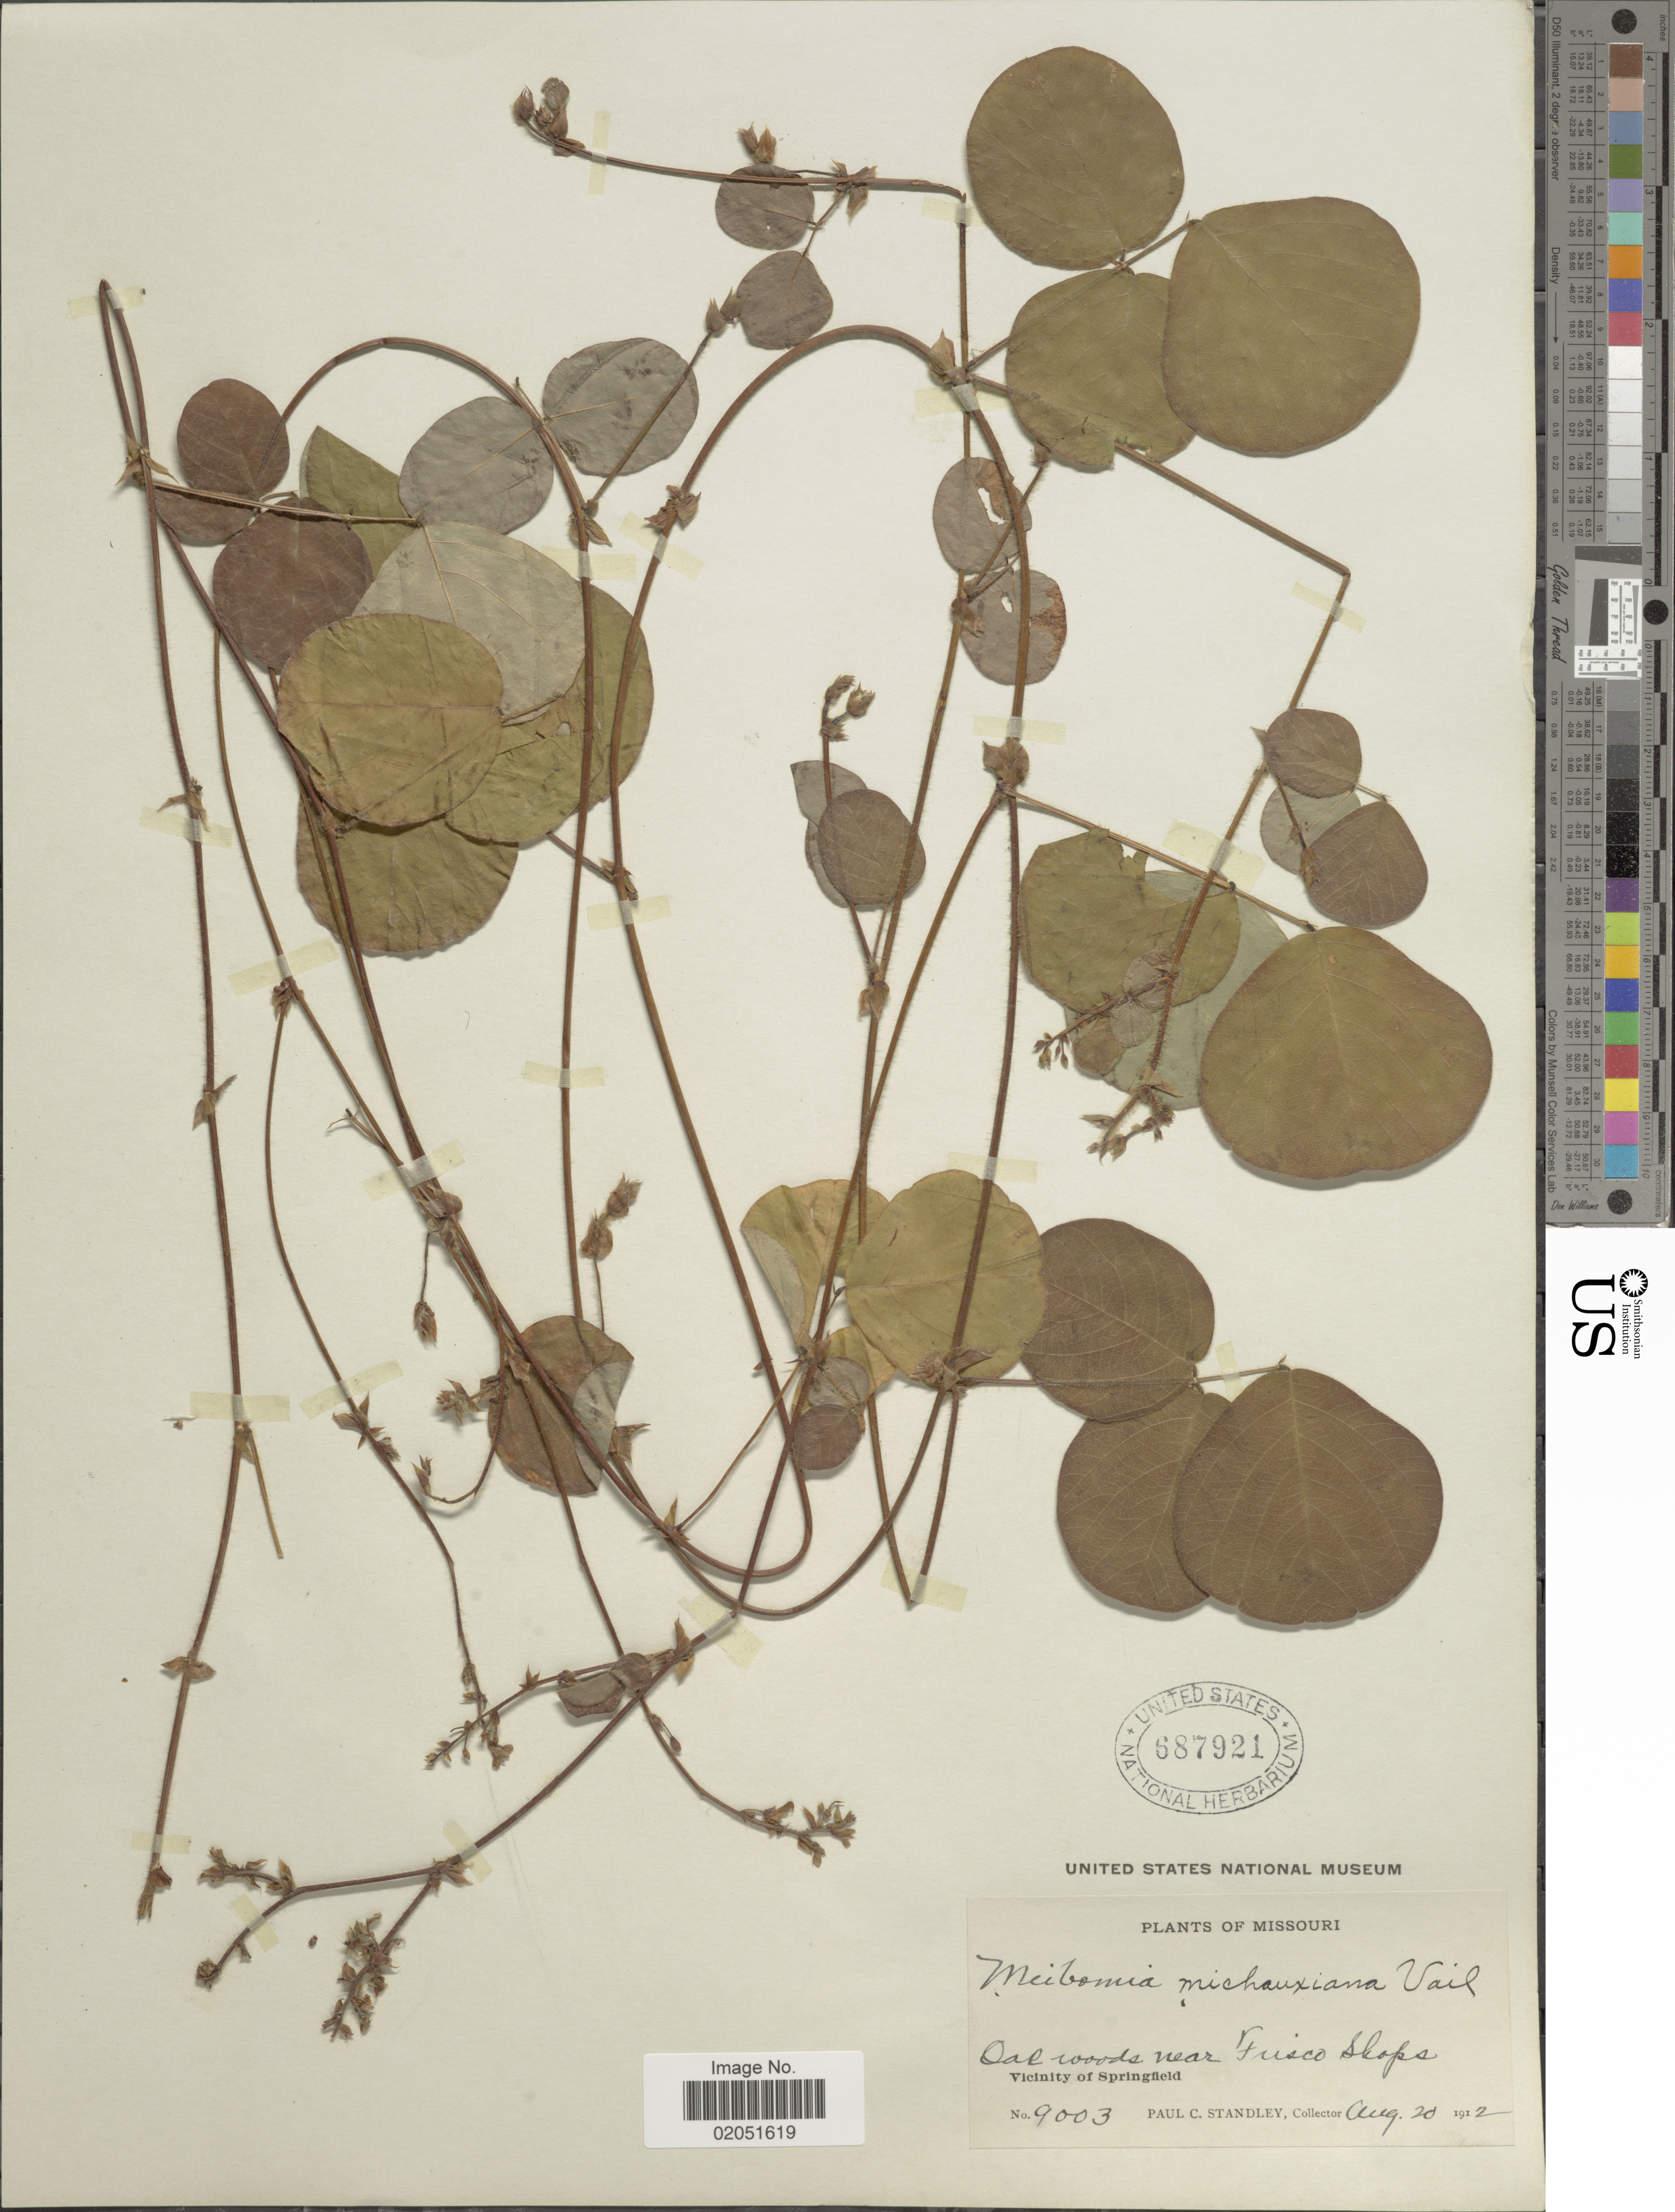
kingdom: Plantae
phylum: Tracheophyta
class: Magnoliopsida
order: Fabales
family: Fabaceae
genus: Desmodium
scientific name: Desmodium rotundifolium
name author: DC.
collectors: P. C. Standley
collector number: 9003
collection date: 1912-08-20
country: United States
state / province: Missouri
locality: Oak woods near Frisco Slopes, Vicinity of Springfield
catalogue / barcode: US 687921